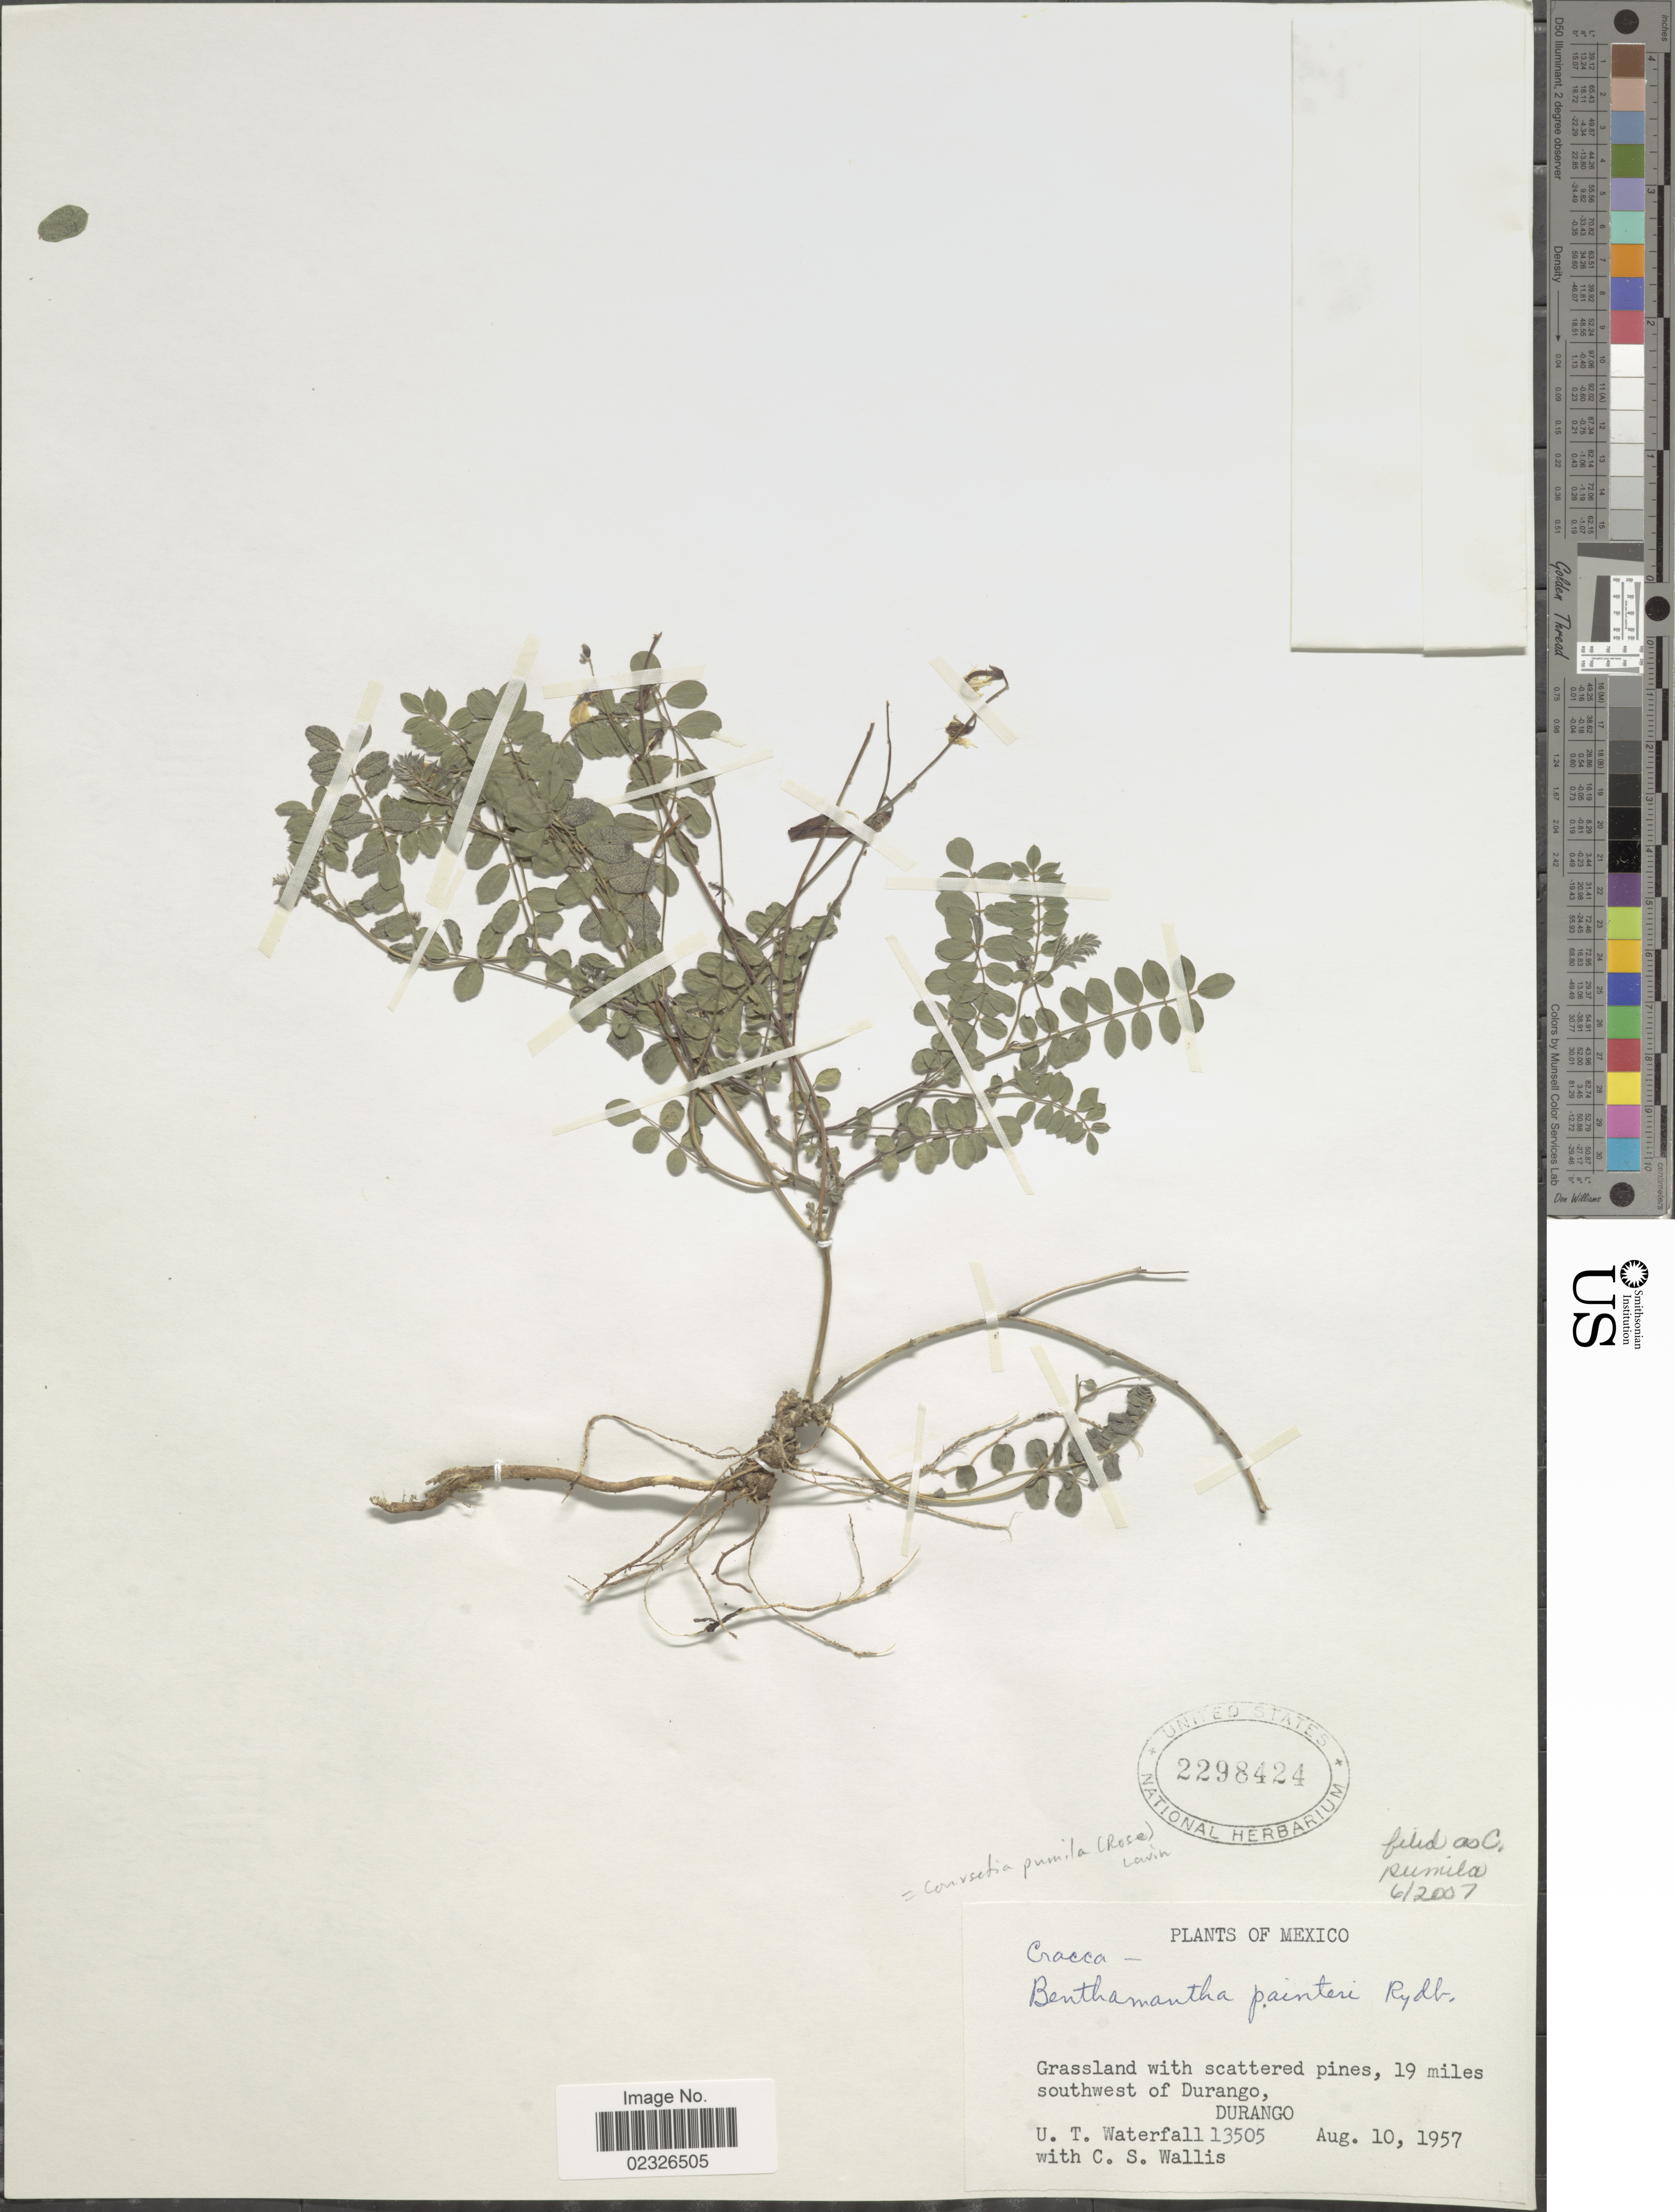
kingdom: Plantae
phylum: Tracheophyta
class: Magnoliopsida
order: Fabales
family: Fabaceae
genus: Coursetia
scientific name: Coursetia pumila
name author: (Rose) Lavin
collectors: U. T. Waterfall & C. S. Wallis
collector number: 13505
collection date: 1957-08-10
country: Mexico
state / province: Durango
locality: Grassland with scattered pines, 19 miles southwest of Durango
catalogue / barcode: US 2298424